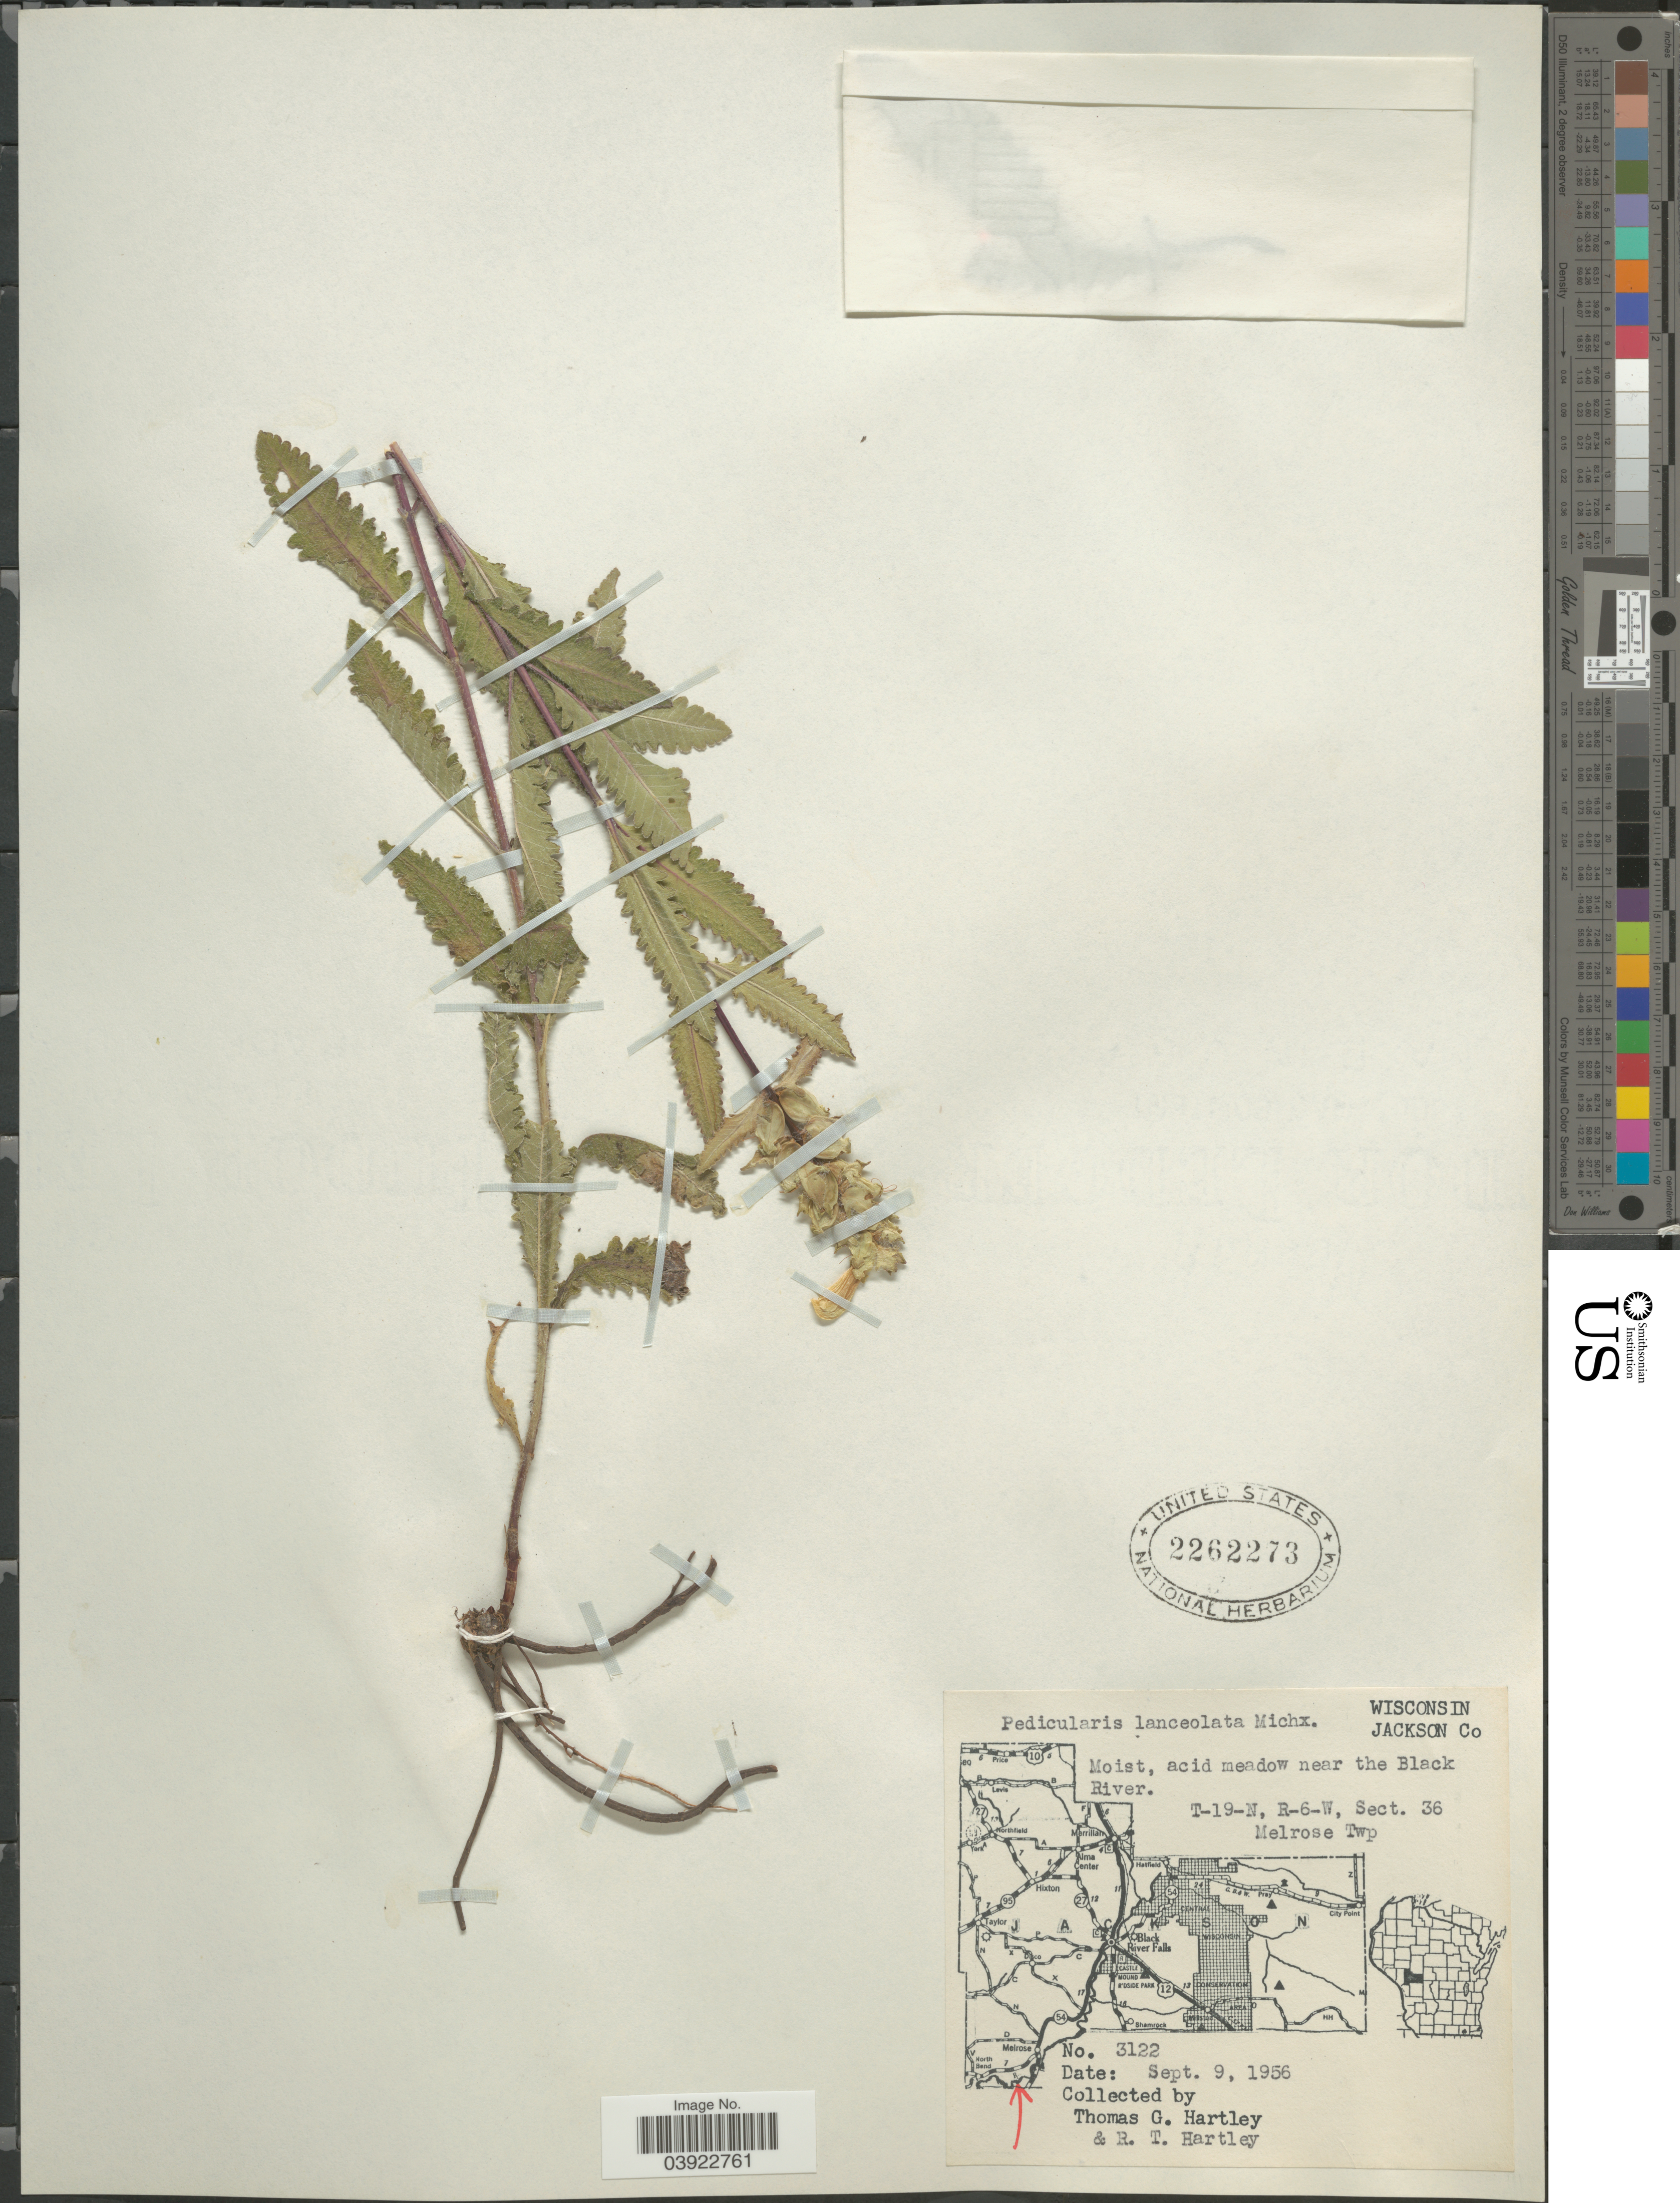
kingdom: Plantae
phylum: Tracheophyta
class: Magnoliopsida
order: Lamiales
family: Orobanchaceae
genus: Pedicularis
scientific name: Pedicularis lanceolata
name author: Michx.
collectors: T. G. Hartley & R. T. Hartley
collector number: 3122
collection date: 1956-09-09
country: United States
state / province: Wisconsin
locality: Jackson Co. Moist, acid meadow near the Black River. T-19-N, R-6-W, Sect. 36. Melrose Twp.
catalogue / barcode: US 2262273